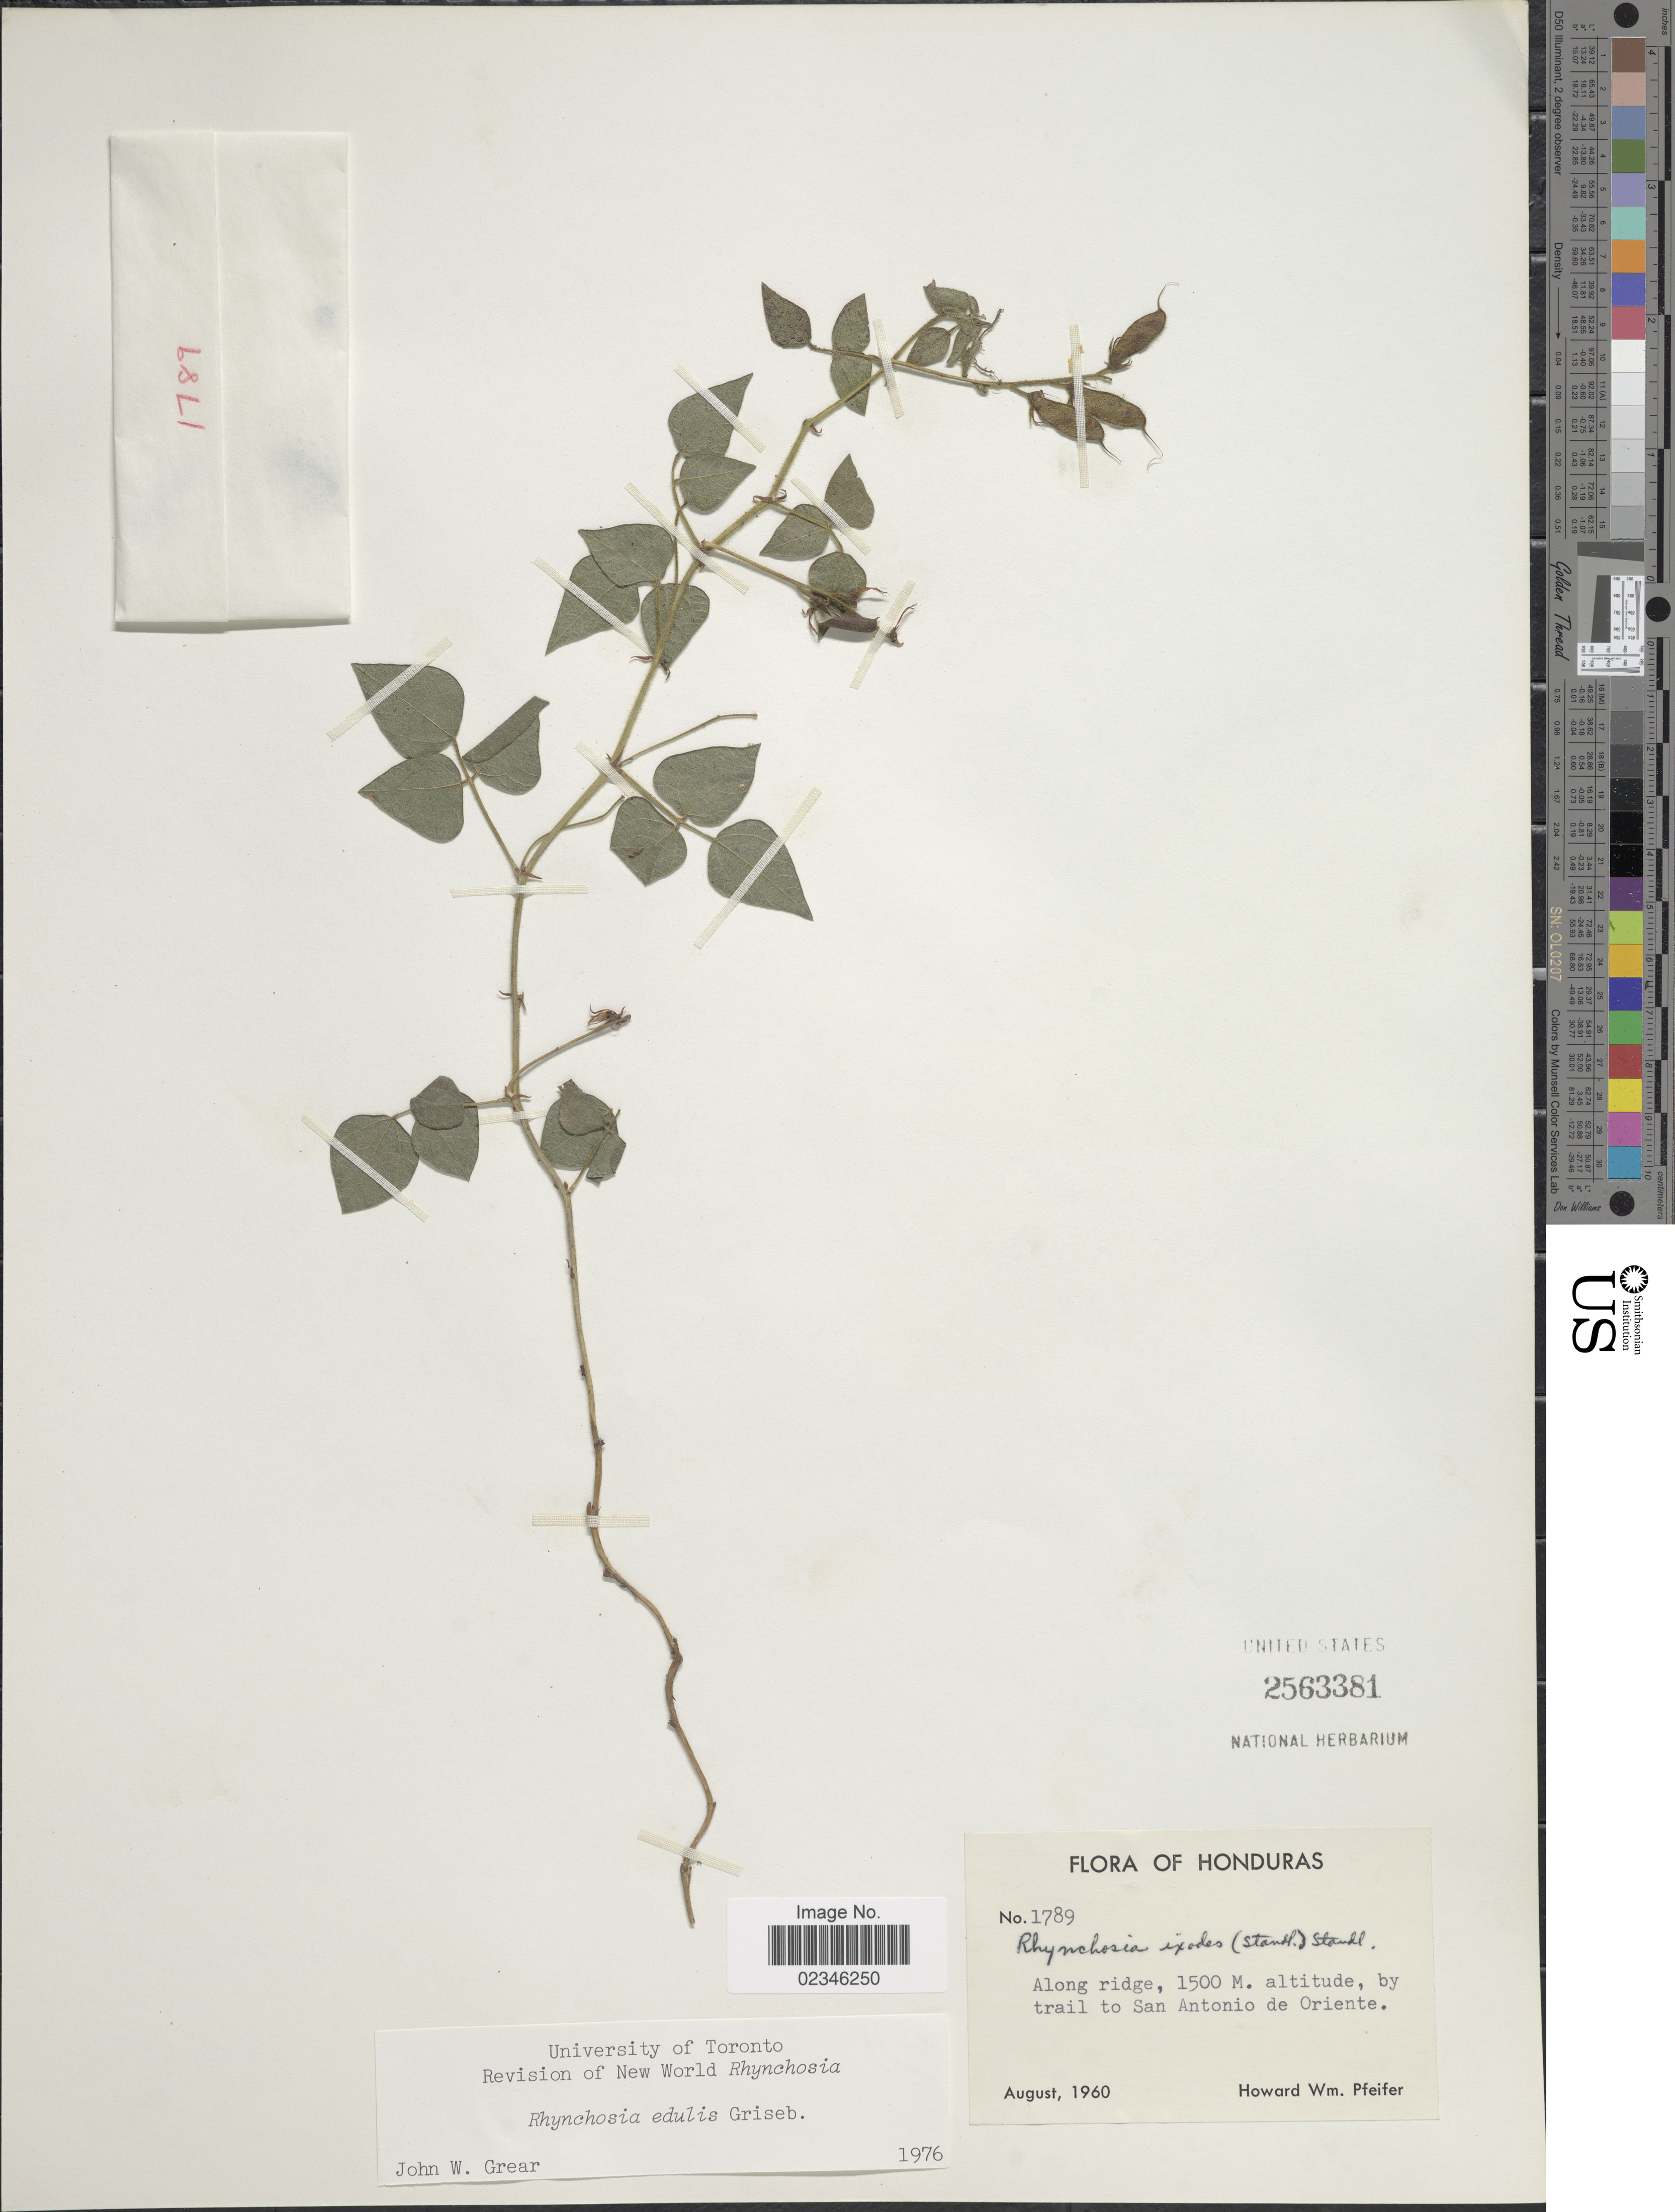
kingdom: Plantae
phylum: Tracheophyta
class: Magnoliopsida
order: Fabales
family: Fabaceae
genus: Rhynchosia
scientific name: Rhynchosia edulis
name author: Griseb.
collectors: H. W. Pfeifer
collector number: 1789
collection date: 1960-08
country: Honduras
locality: Along ridge, by trail to San Antonio de Oriente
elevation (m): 1500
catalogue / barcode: US 2563381